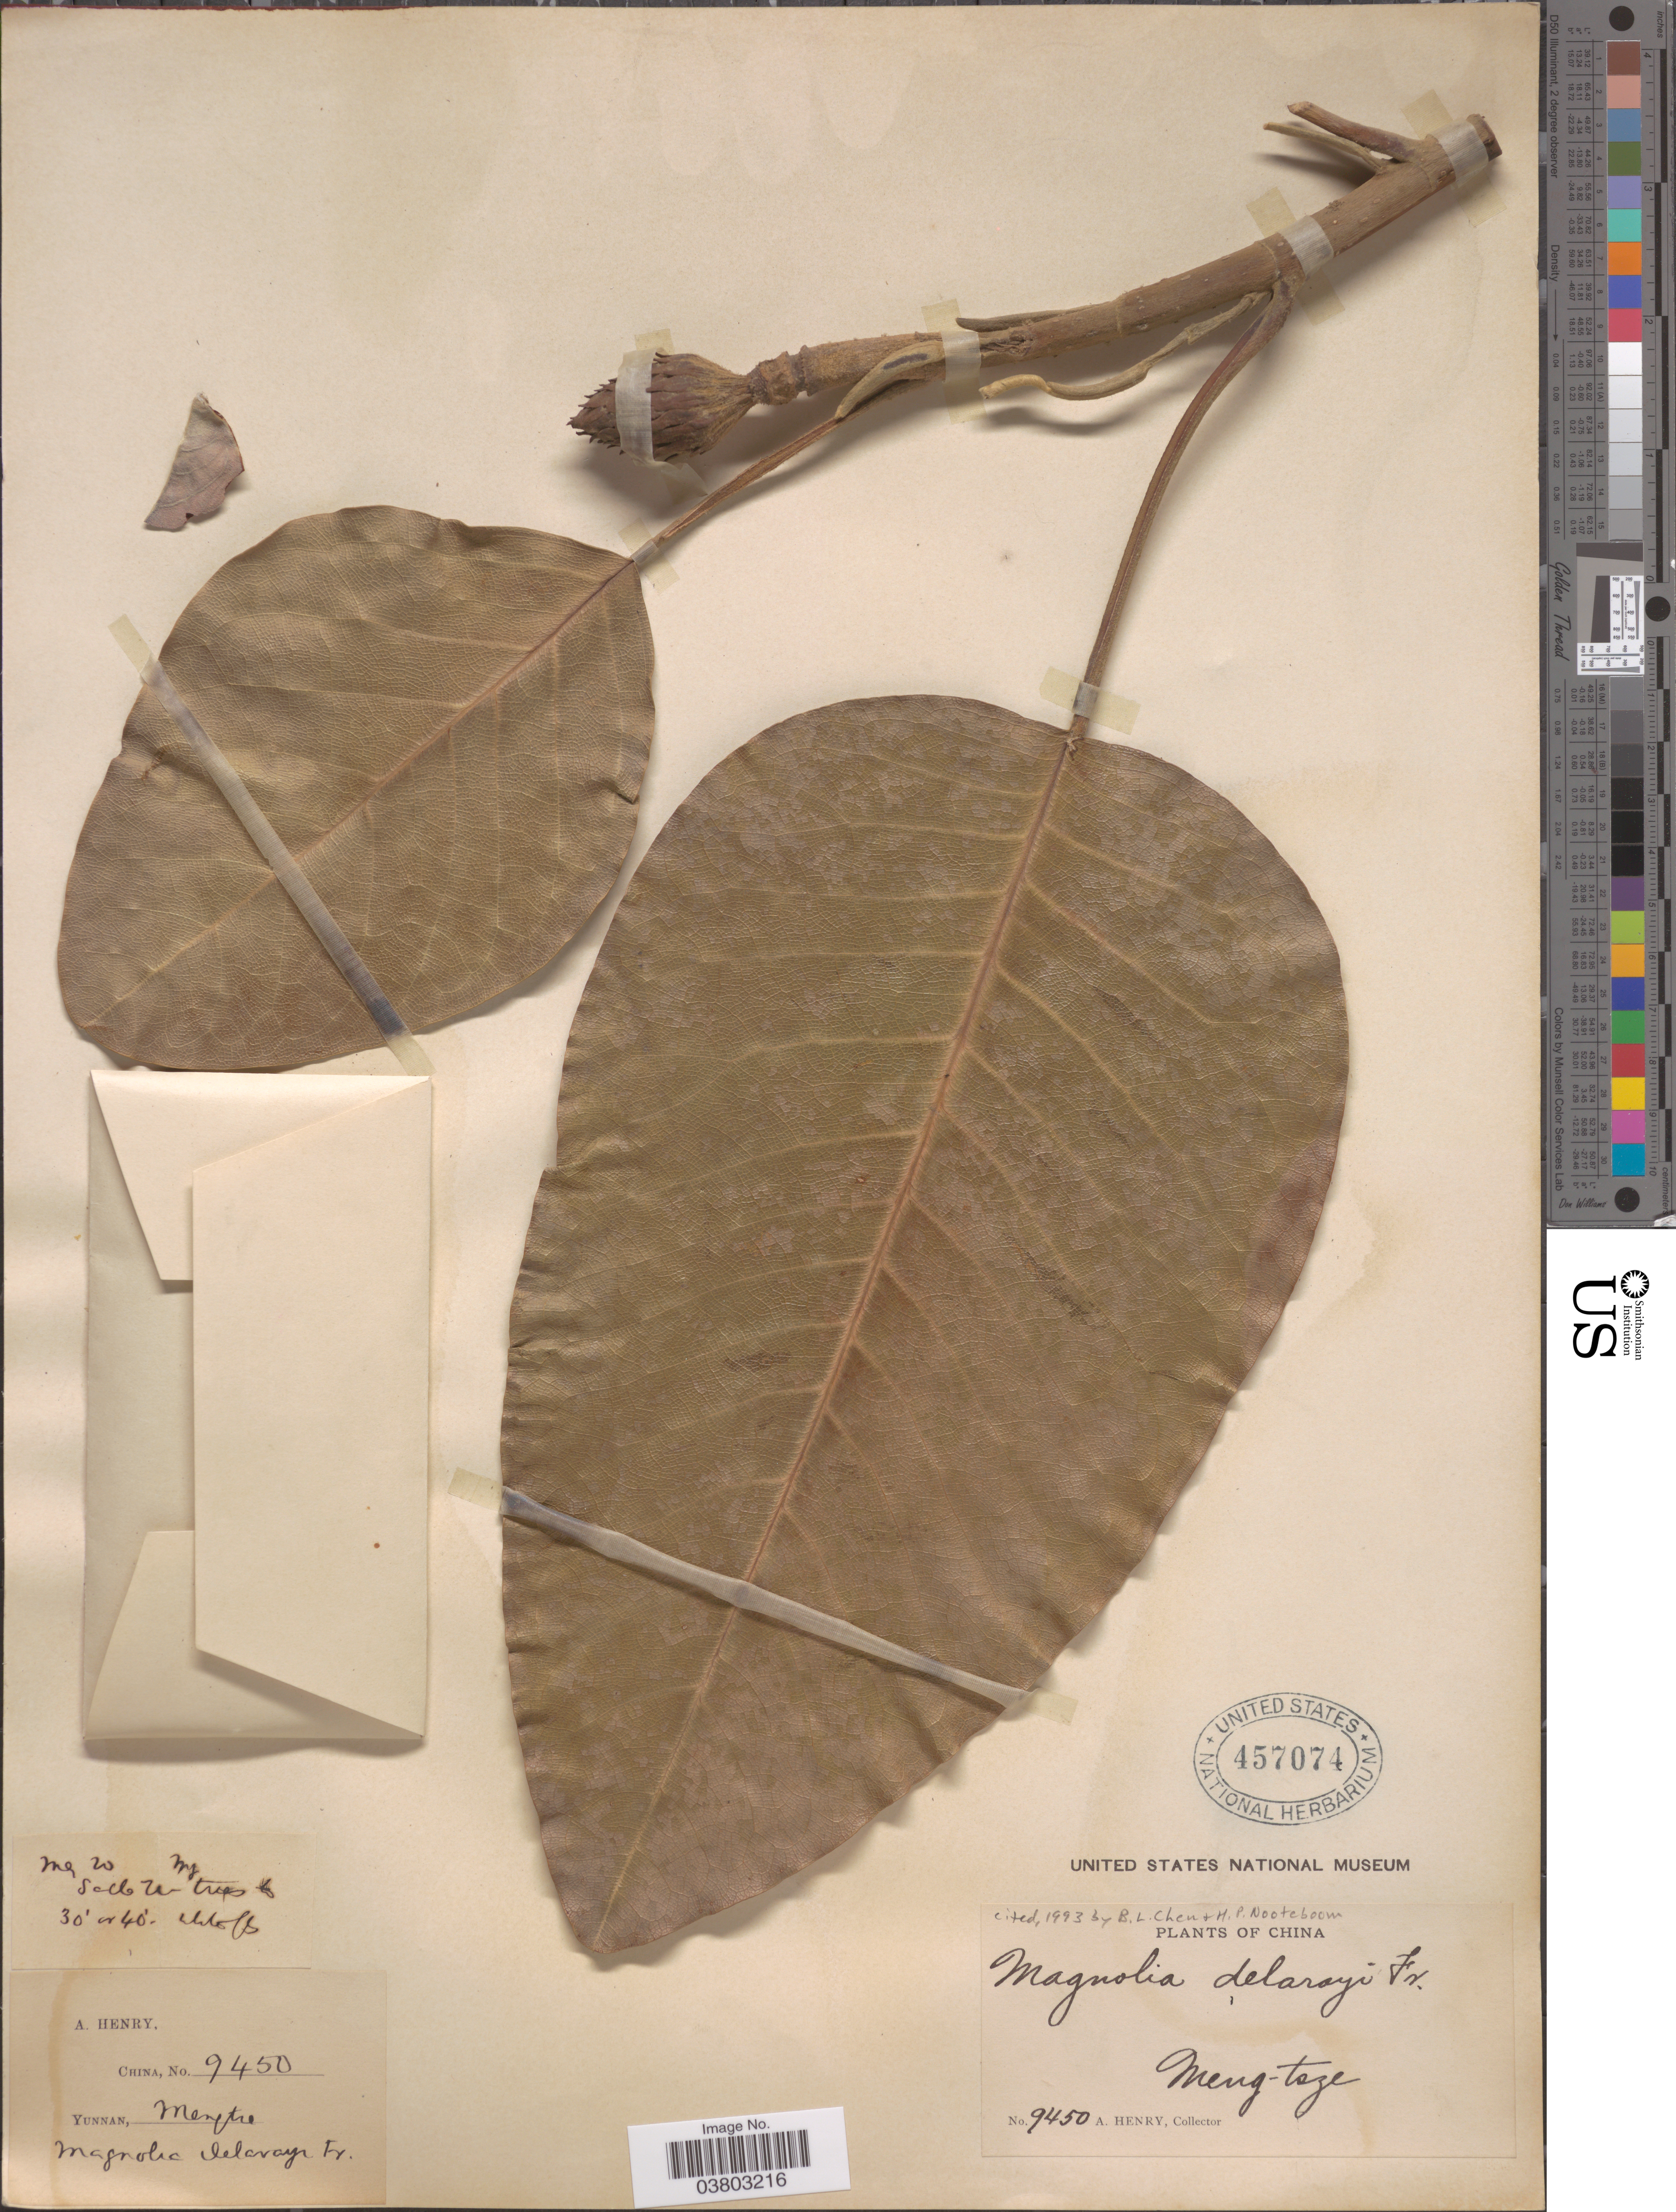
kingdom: Plantae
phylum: Tracheophyta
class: Magnoliopsida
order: Magnoliales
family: Magnoliaceae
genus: Magnolia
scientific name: Magnolia delavayi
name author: Franch.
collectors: A. Henry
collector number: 9450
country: China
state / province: Yunnan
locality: Meng-Tsze.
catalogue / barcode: US 457074